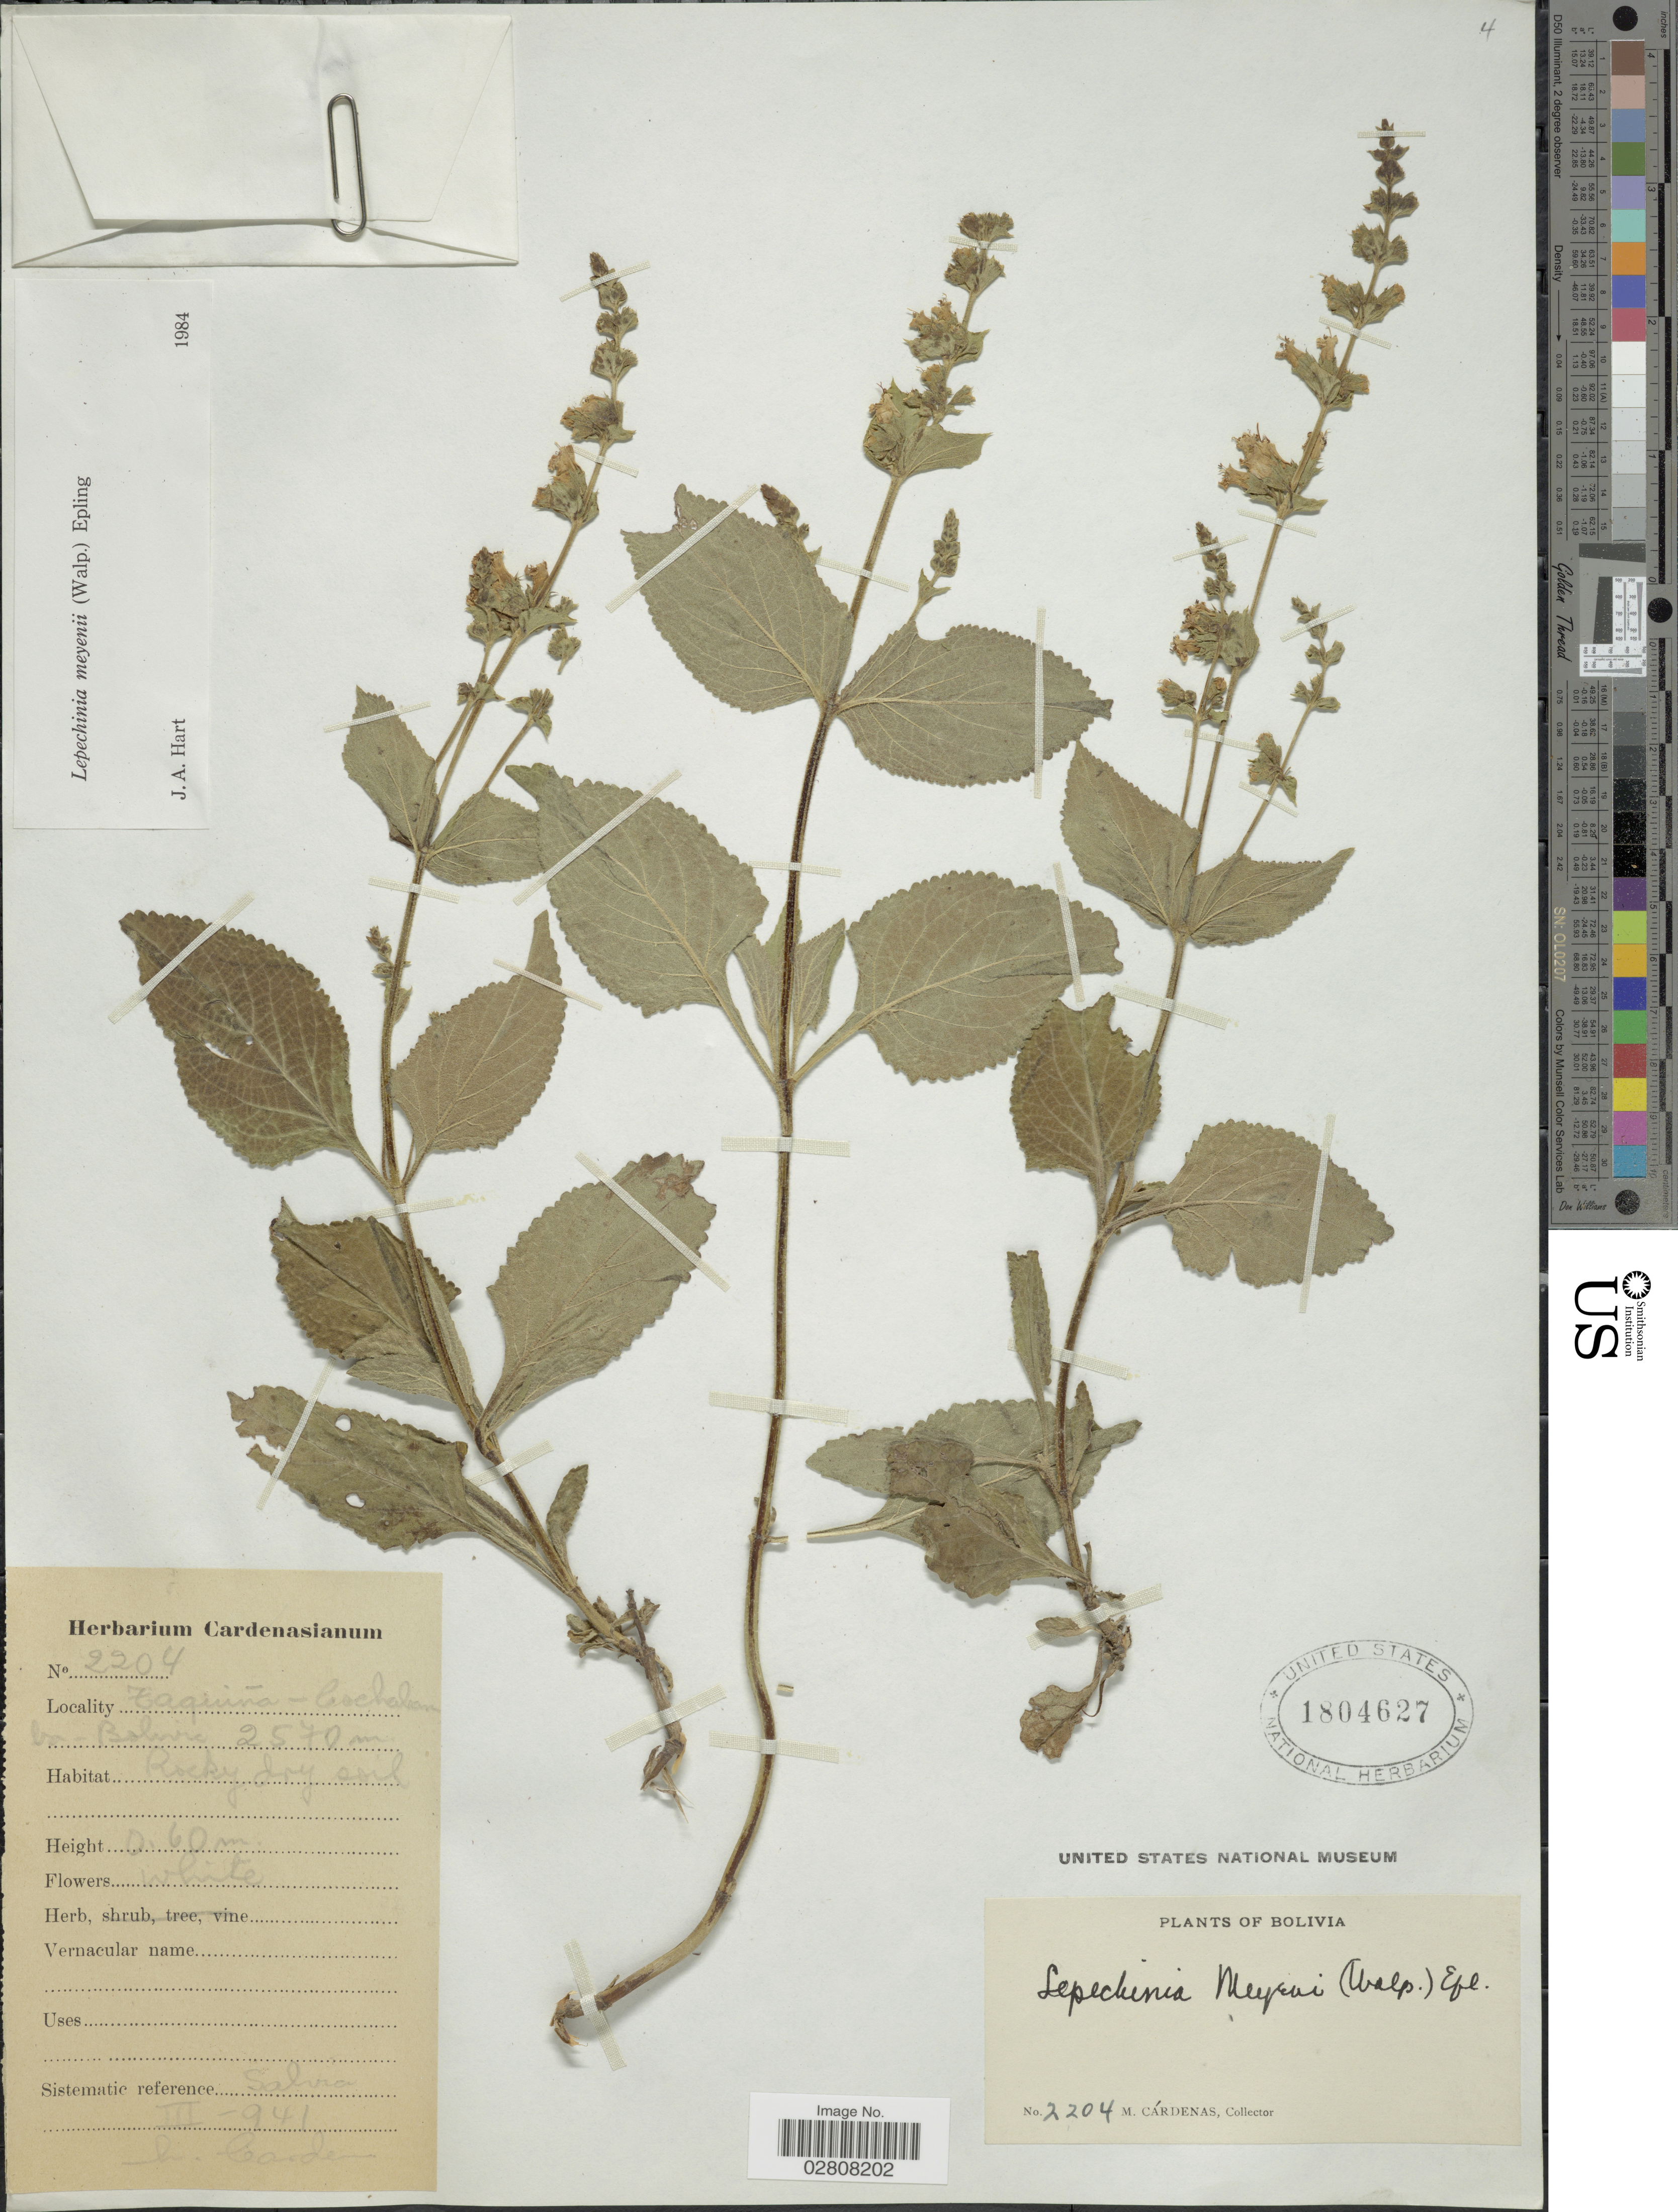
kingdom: Plantae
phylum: Tracheophyta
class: Magnoliopsida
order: Lamiales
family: Lamiaceae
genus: Lepechinia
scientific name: Lepechinia meyenii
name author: (Walp.) Epling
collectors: M. Cárdenas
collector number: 2204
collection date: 1941-03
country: Bolivia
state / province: Cochabamba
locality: Taquina - Cochabamba.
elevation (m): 2570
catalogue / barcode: US 1804627